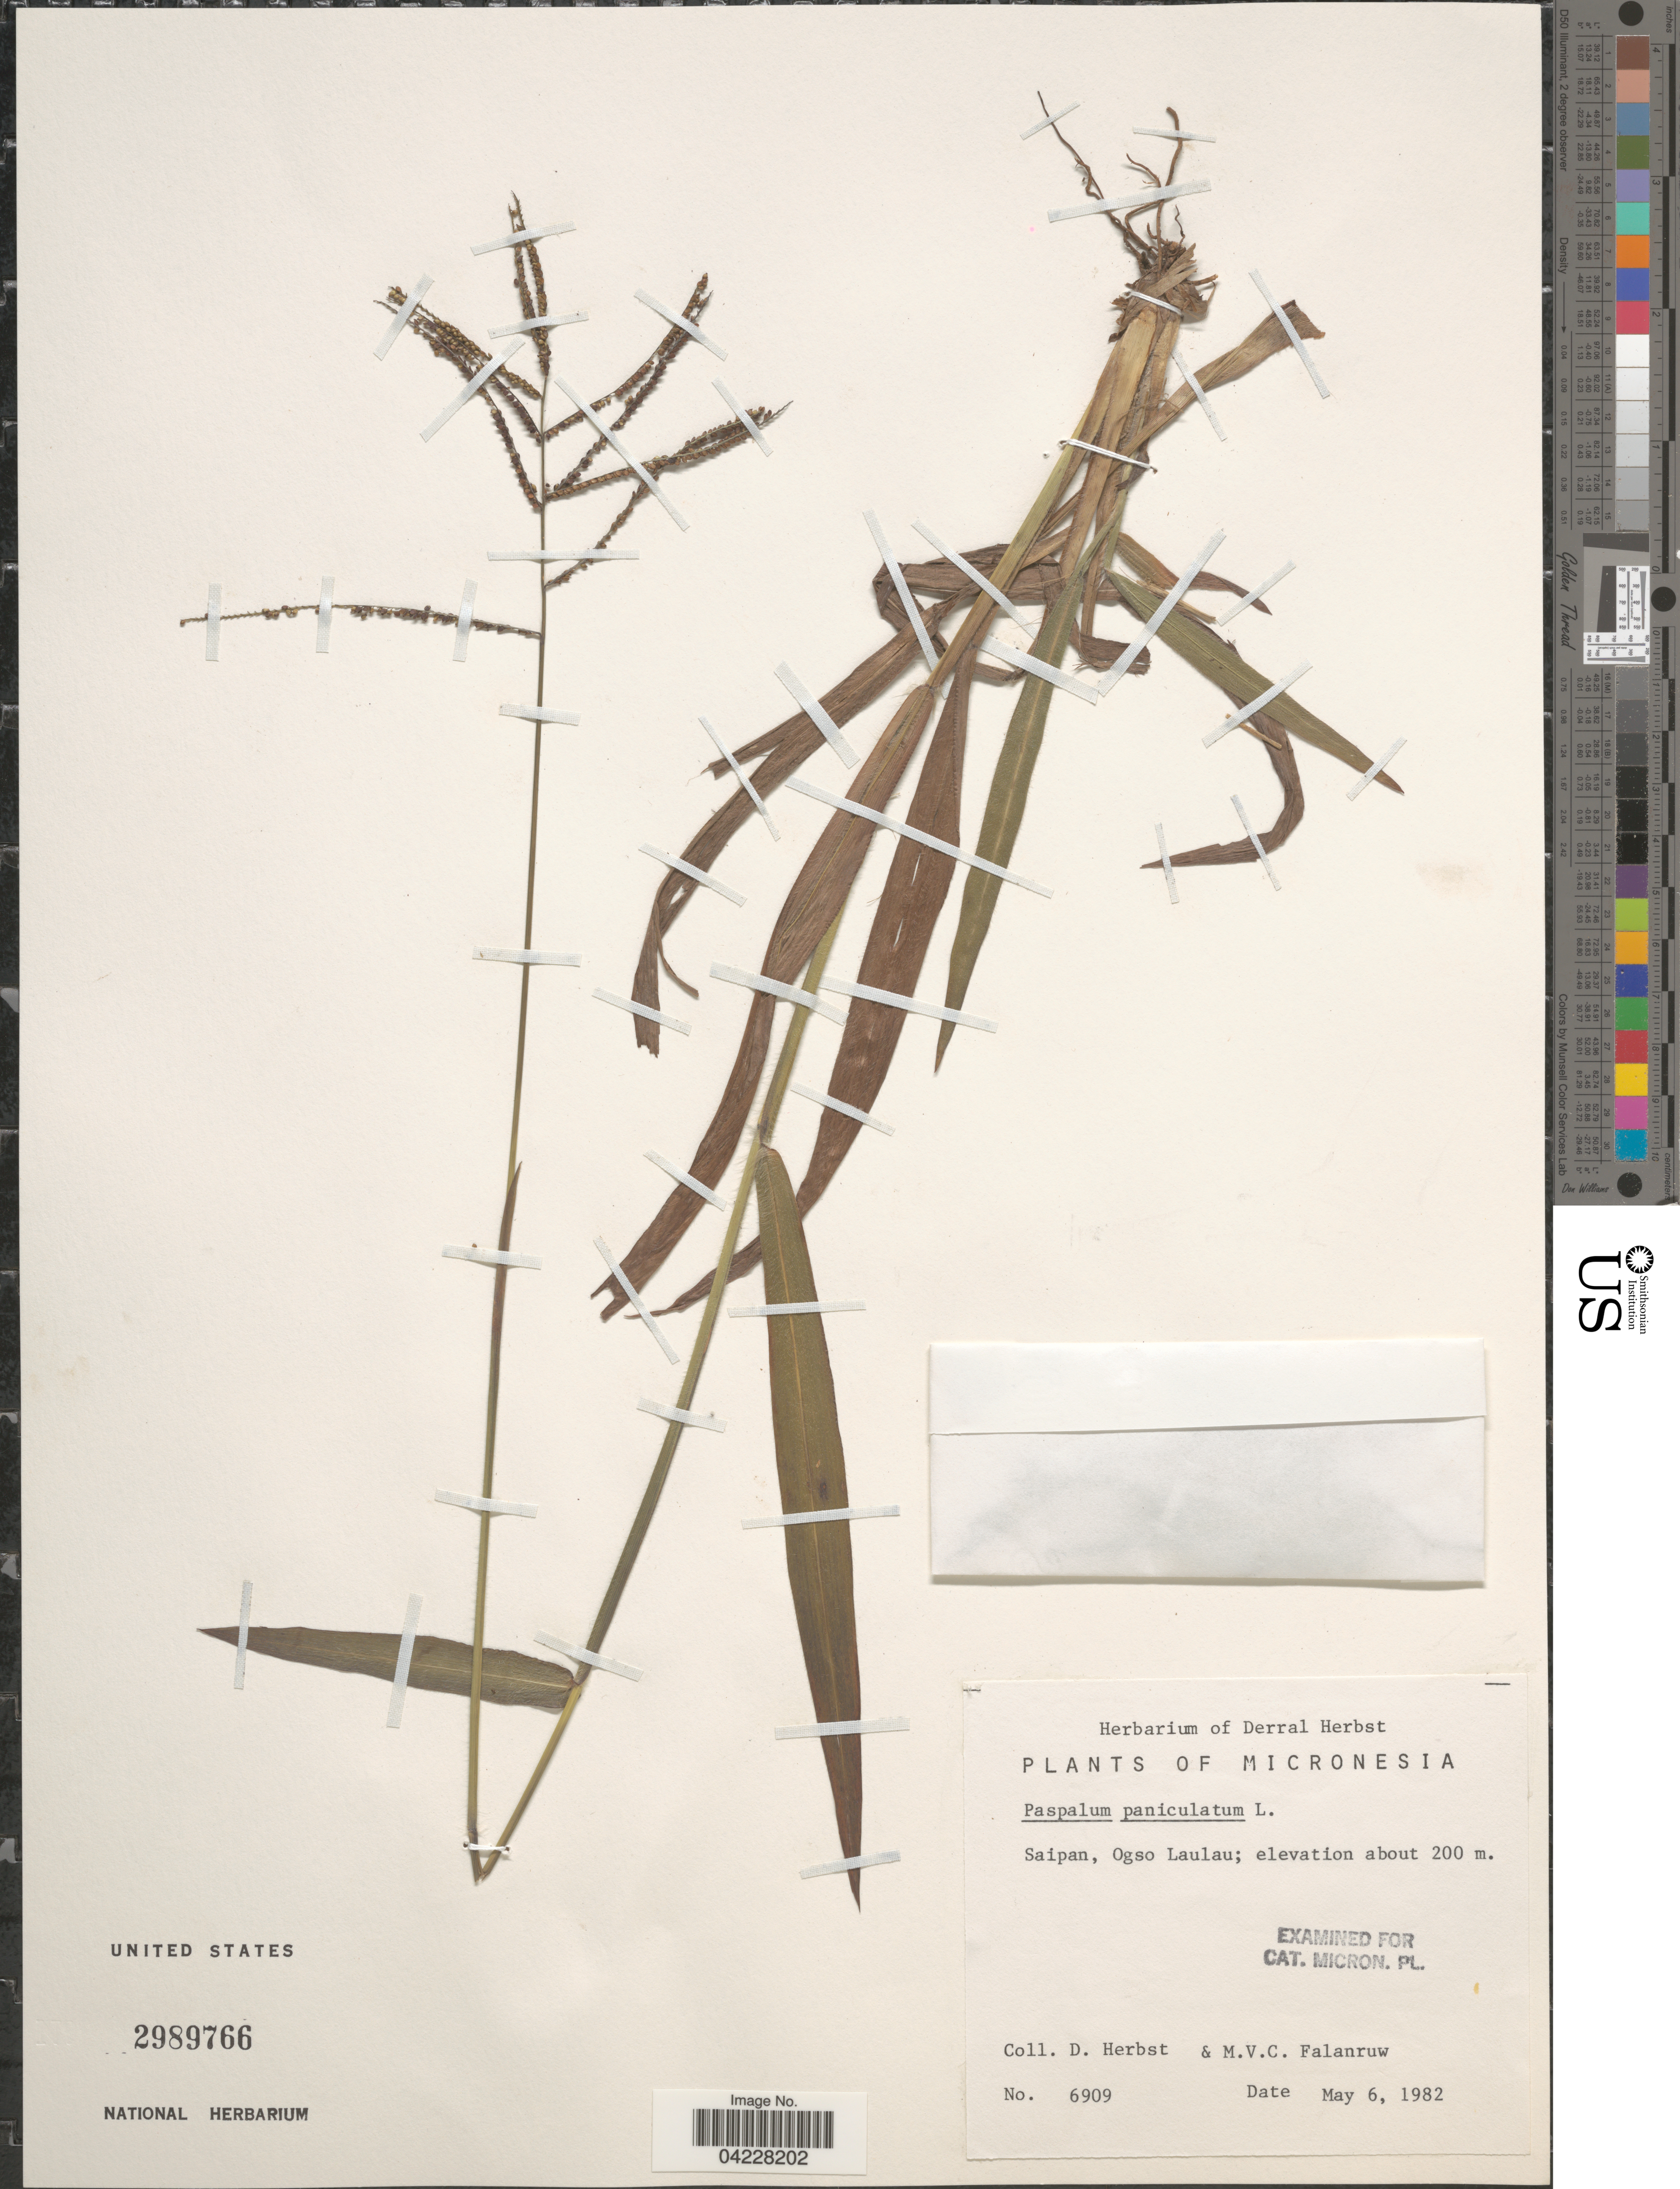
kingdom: Plantae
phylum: Tracheophyta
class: Liliopsida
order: Poales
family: Poaceae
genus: Paspalum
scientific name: Paspalum paniculatum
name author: L.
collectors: D. Herbst & M. V. Falanruw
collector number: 6909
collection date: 1982-05-06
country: Northern Mariana Islands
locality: Micronesia. Saipan, Ogsu Laulau.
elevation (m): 200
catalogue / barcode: US 2989766